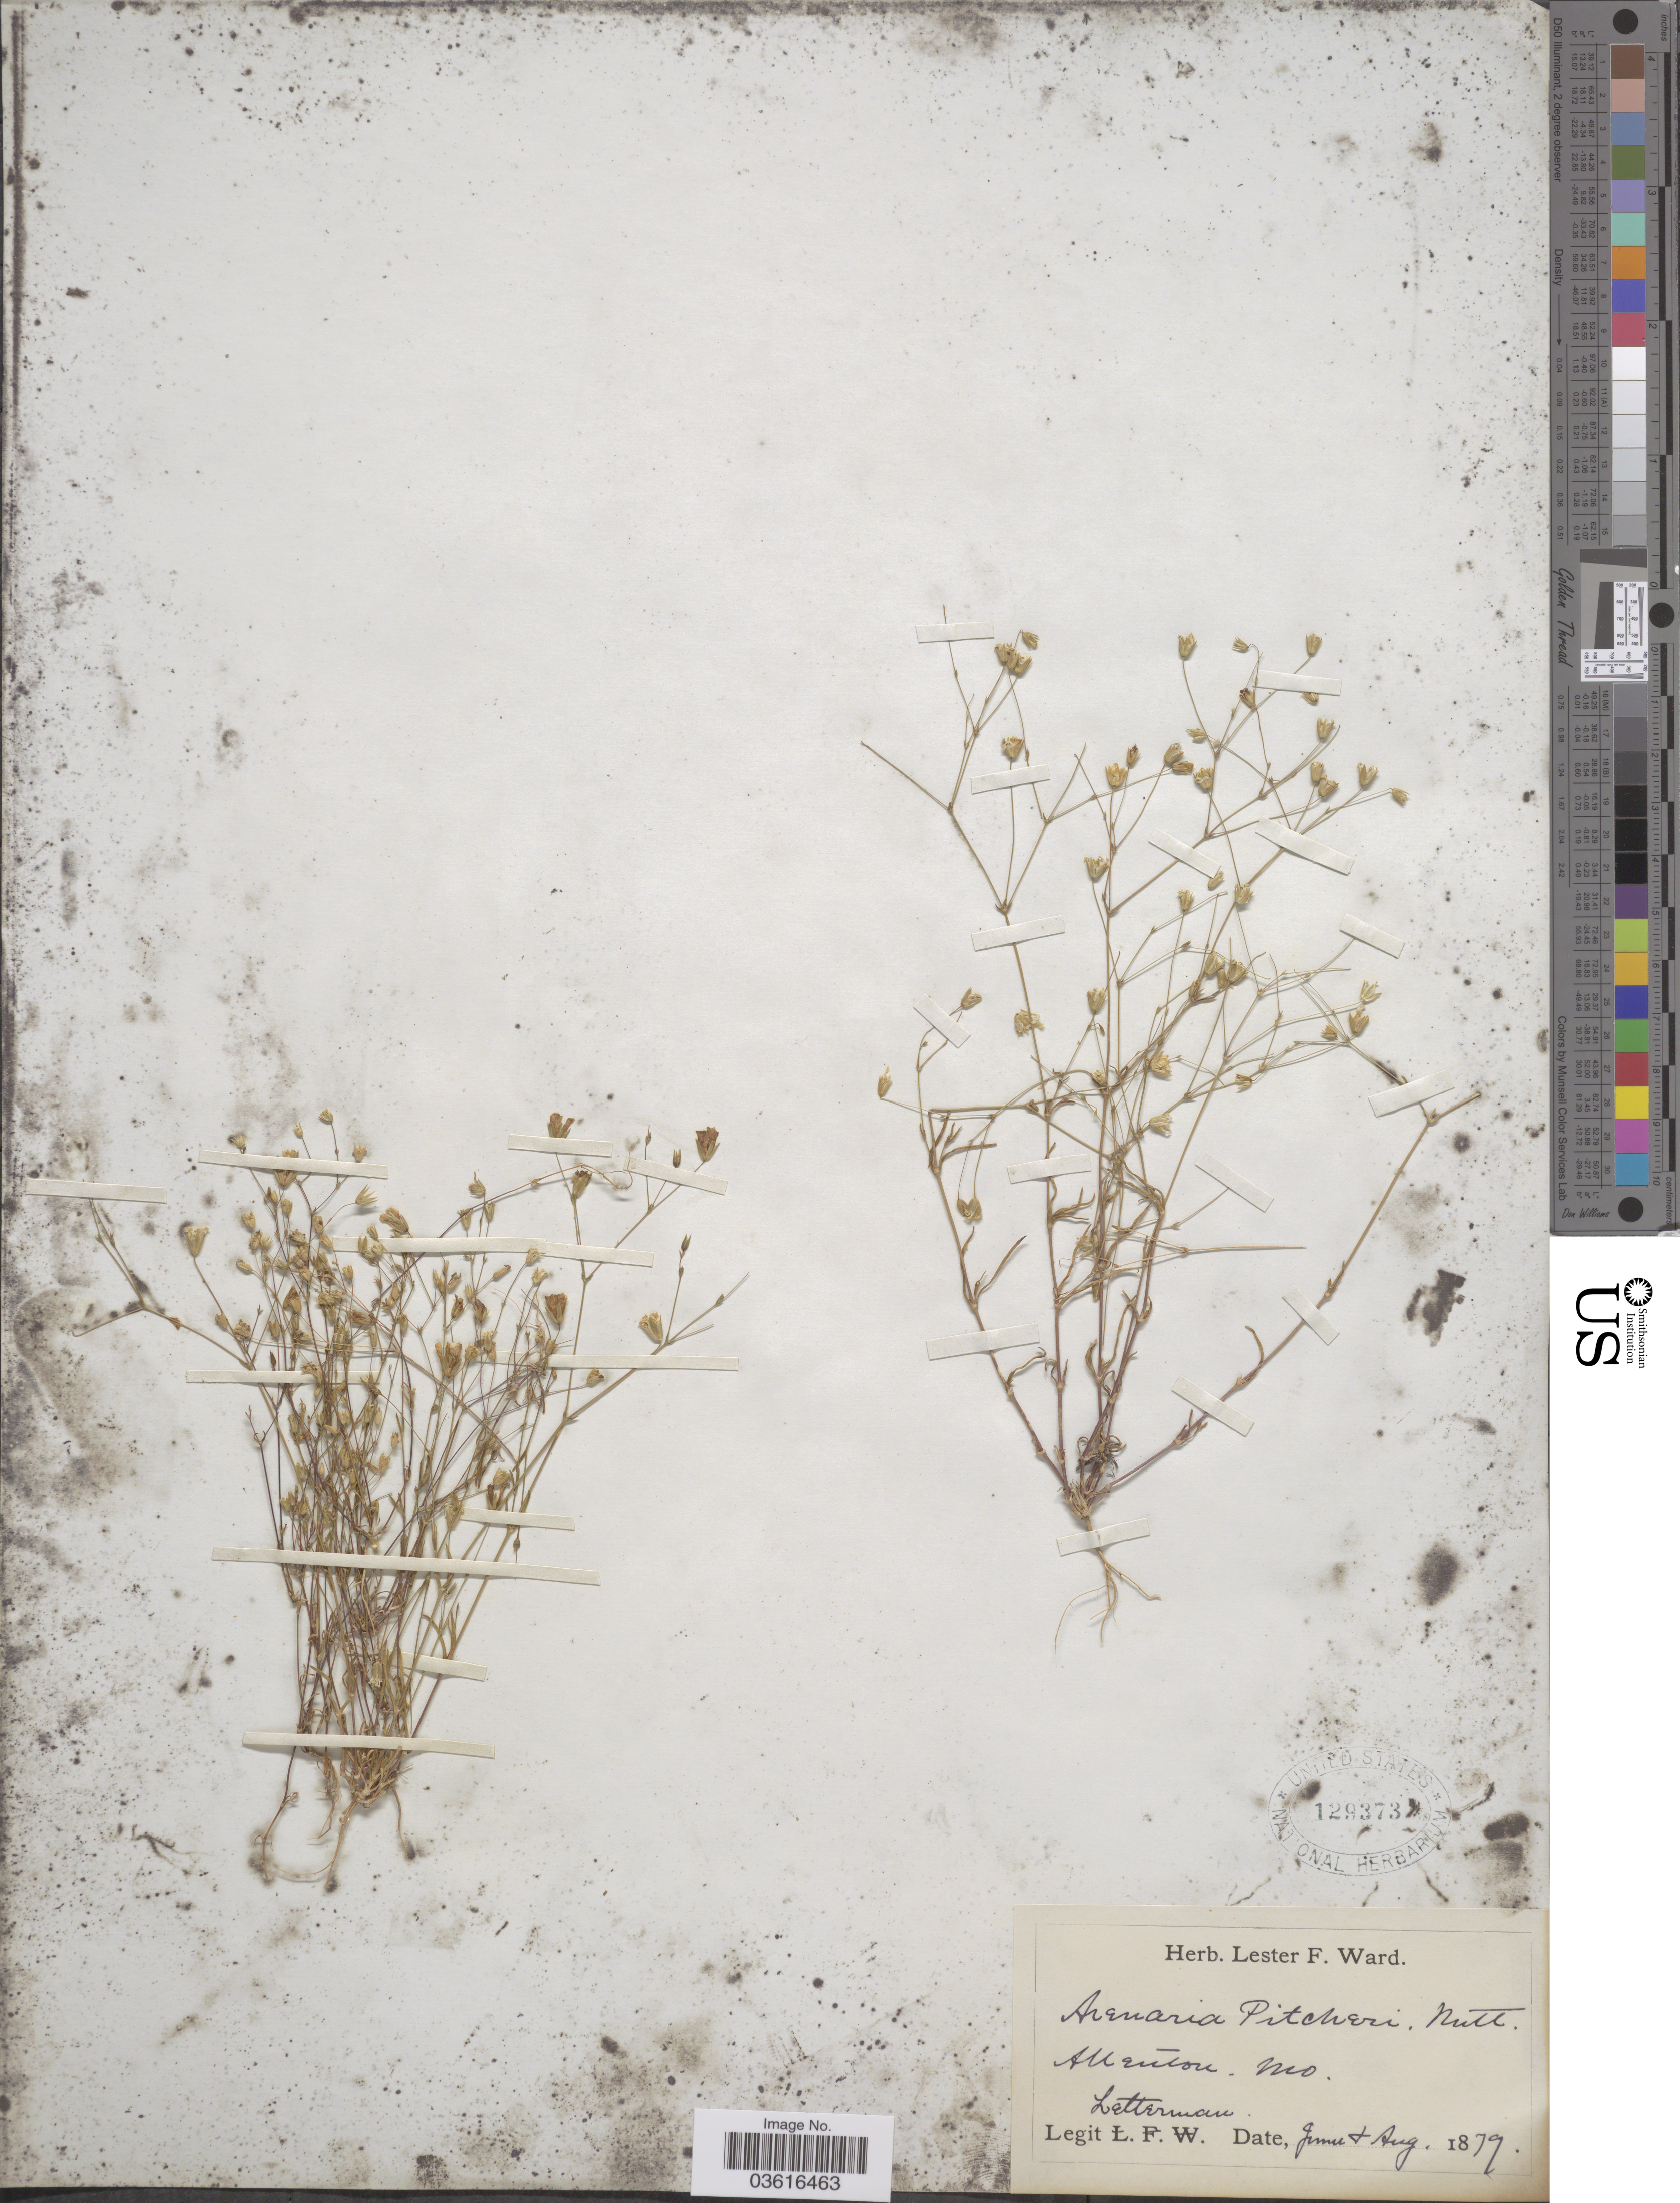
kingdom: Plantae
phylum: Tracheophyta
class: Magnoliopsida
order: Caryophyllales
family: Caryophyllaceae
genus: Minuartia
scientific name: Minuartia patula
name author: (Michx.) Mattf.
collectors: Letterman, --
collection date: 1879-06/1879-08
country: United States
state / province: Missouri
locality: Allenton.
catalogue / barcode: US 129373